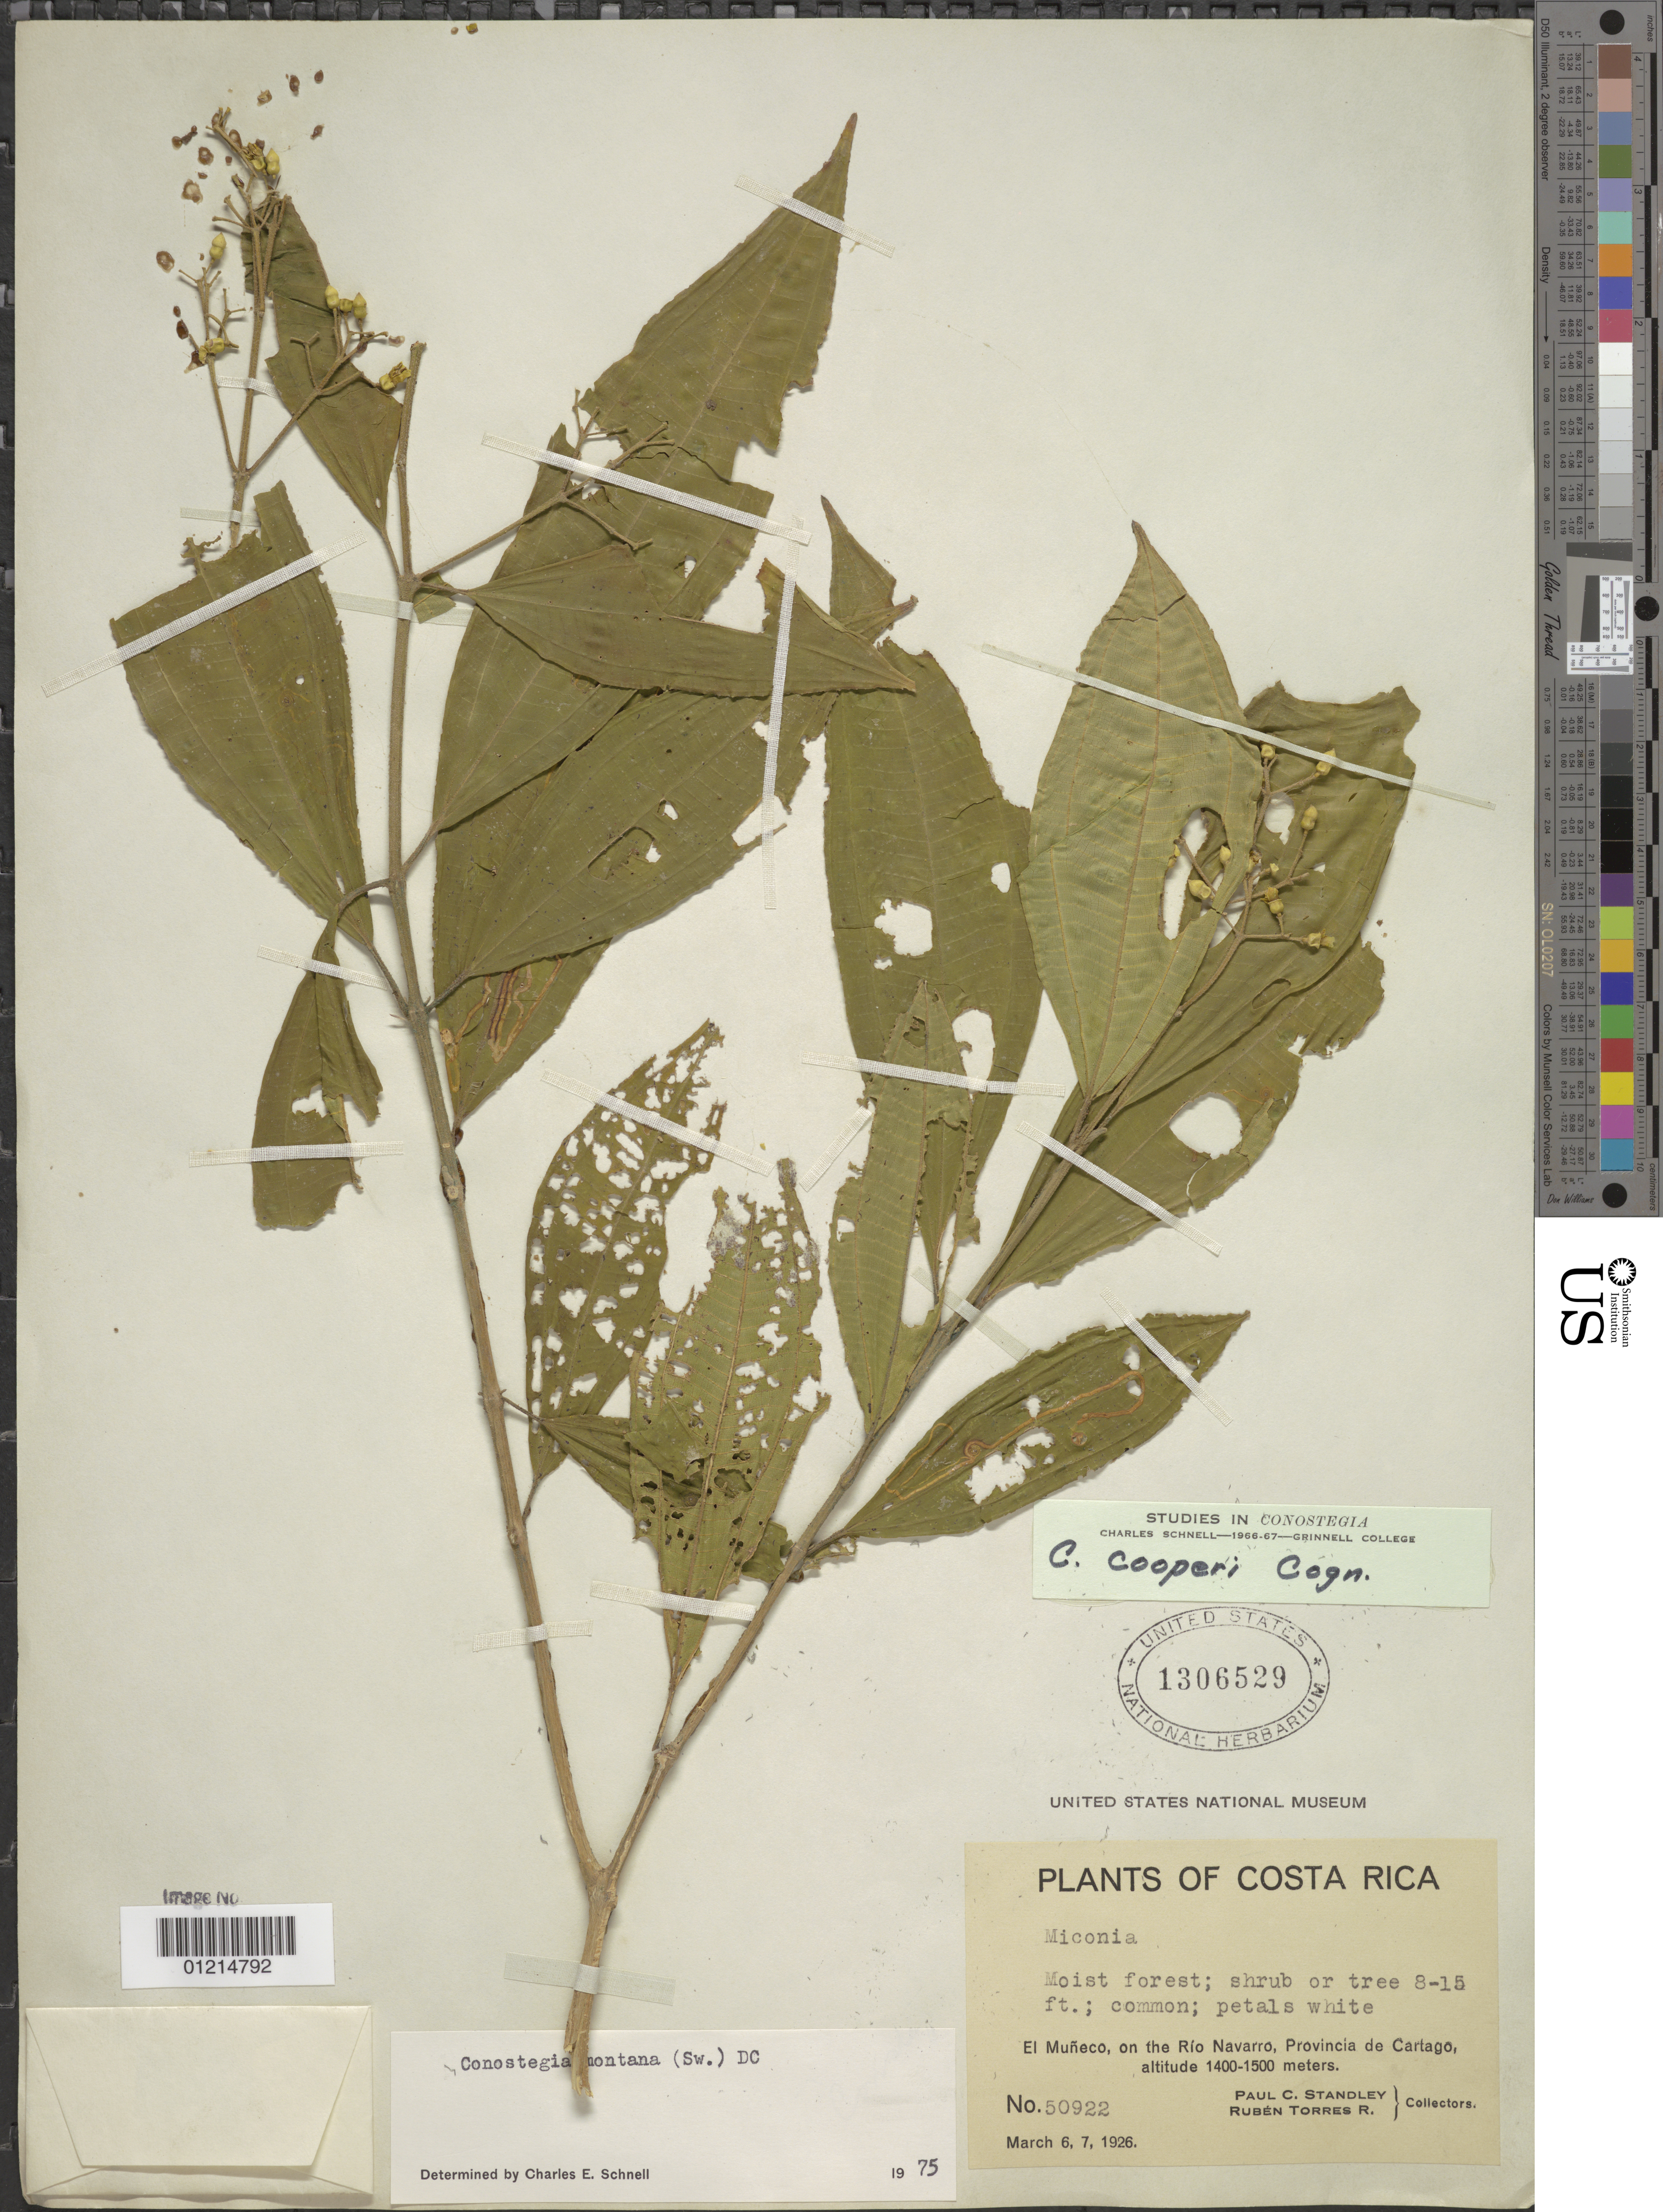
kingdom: Plantae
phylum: Tracheophyta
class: Magnoliopsida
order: Myrtales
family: Melastomataceae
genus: Conostegia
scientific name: Conostegia montana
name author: (Sw.) D. Don ex DC.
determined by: Schnell, C. E.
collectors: P. C. Standley & R. Torres Rojas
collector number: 50922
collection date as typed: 06 Mar 1926 and 07 Mar 1926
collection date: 1926-03-06,1926-03-07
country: Costa Rica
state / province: Cartago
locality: El Muneco, on Rio Navarro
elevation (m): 1400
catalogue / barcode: US 1306529